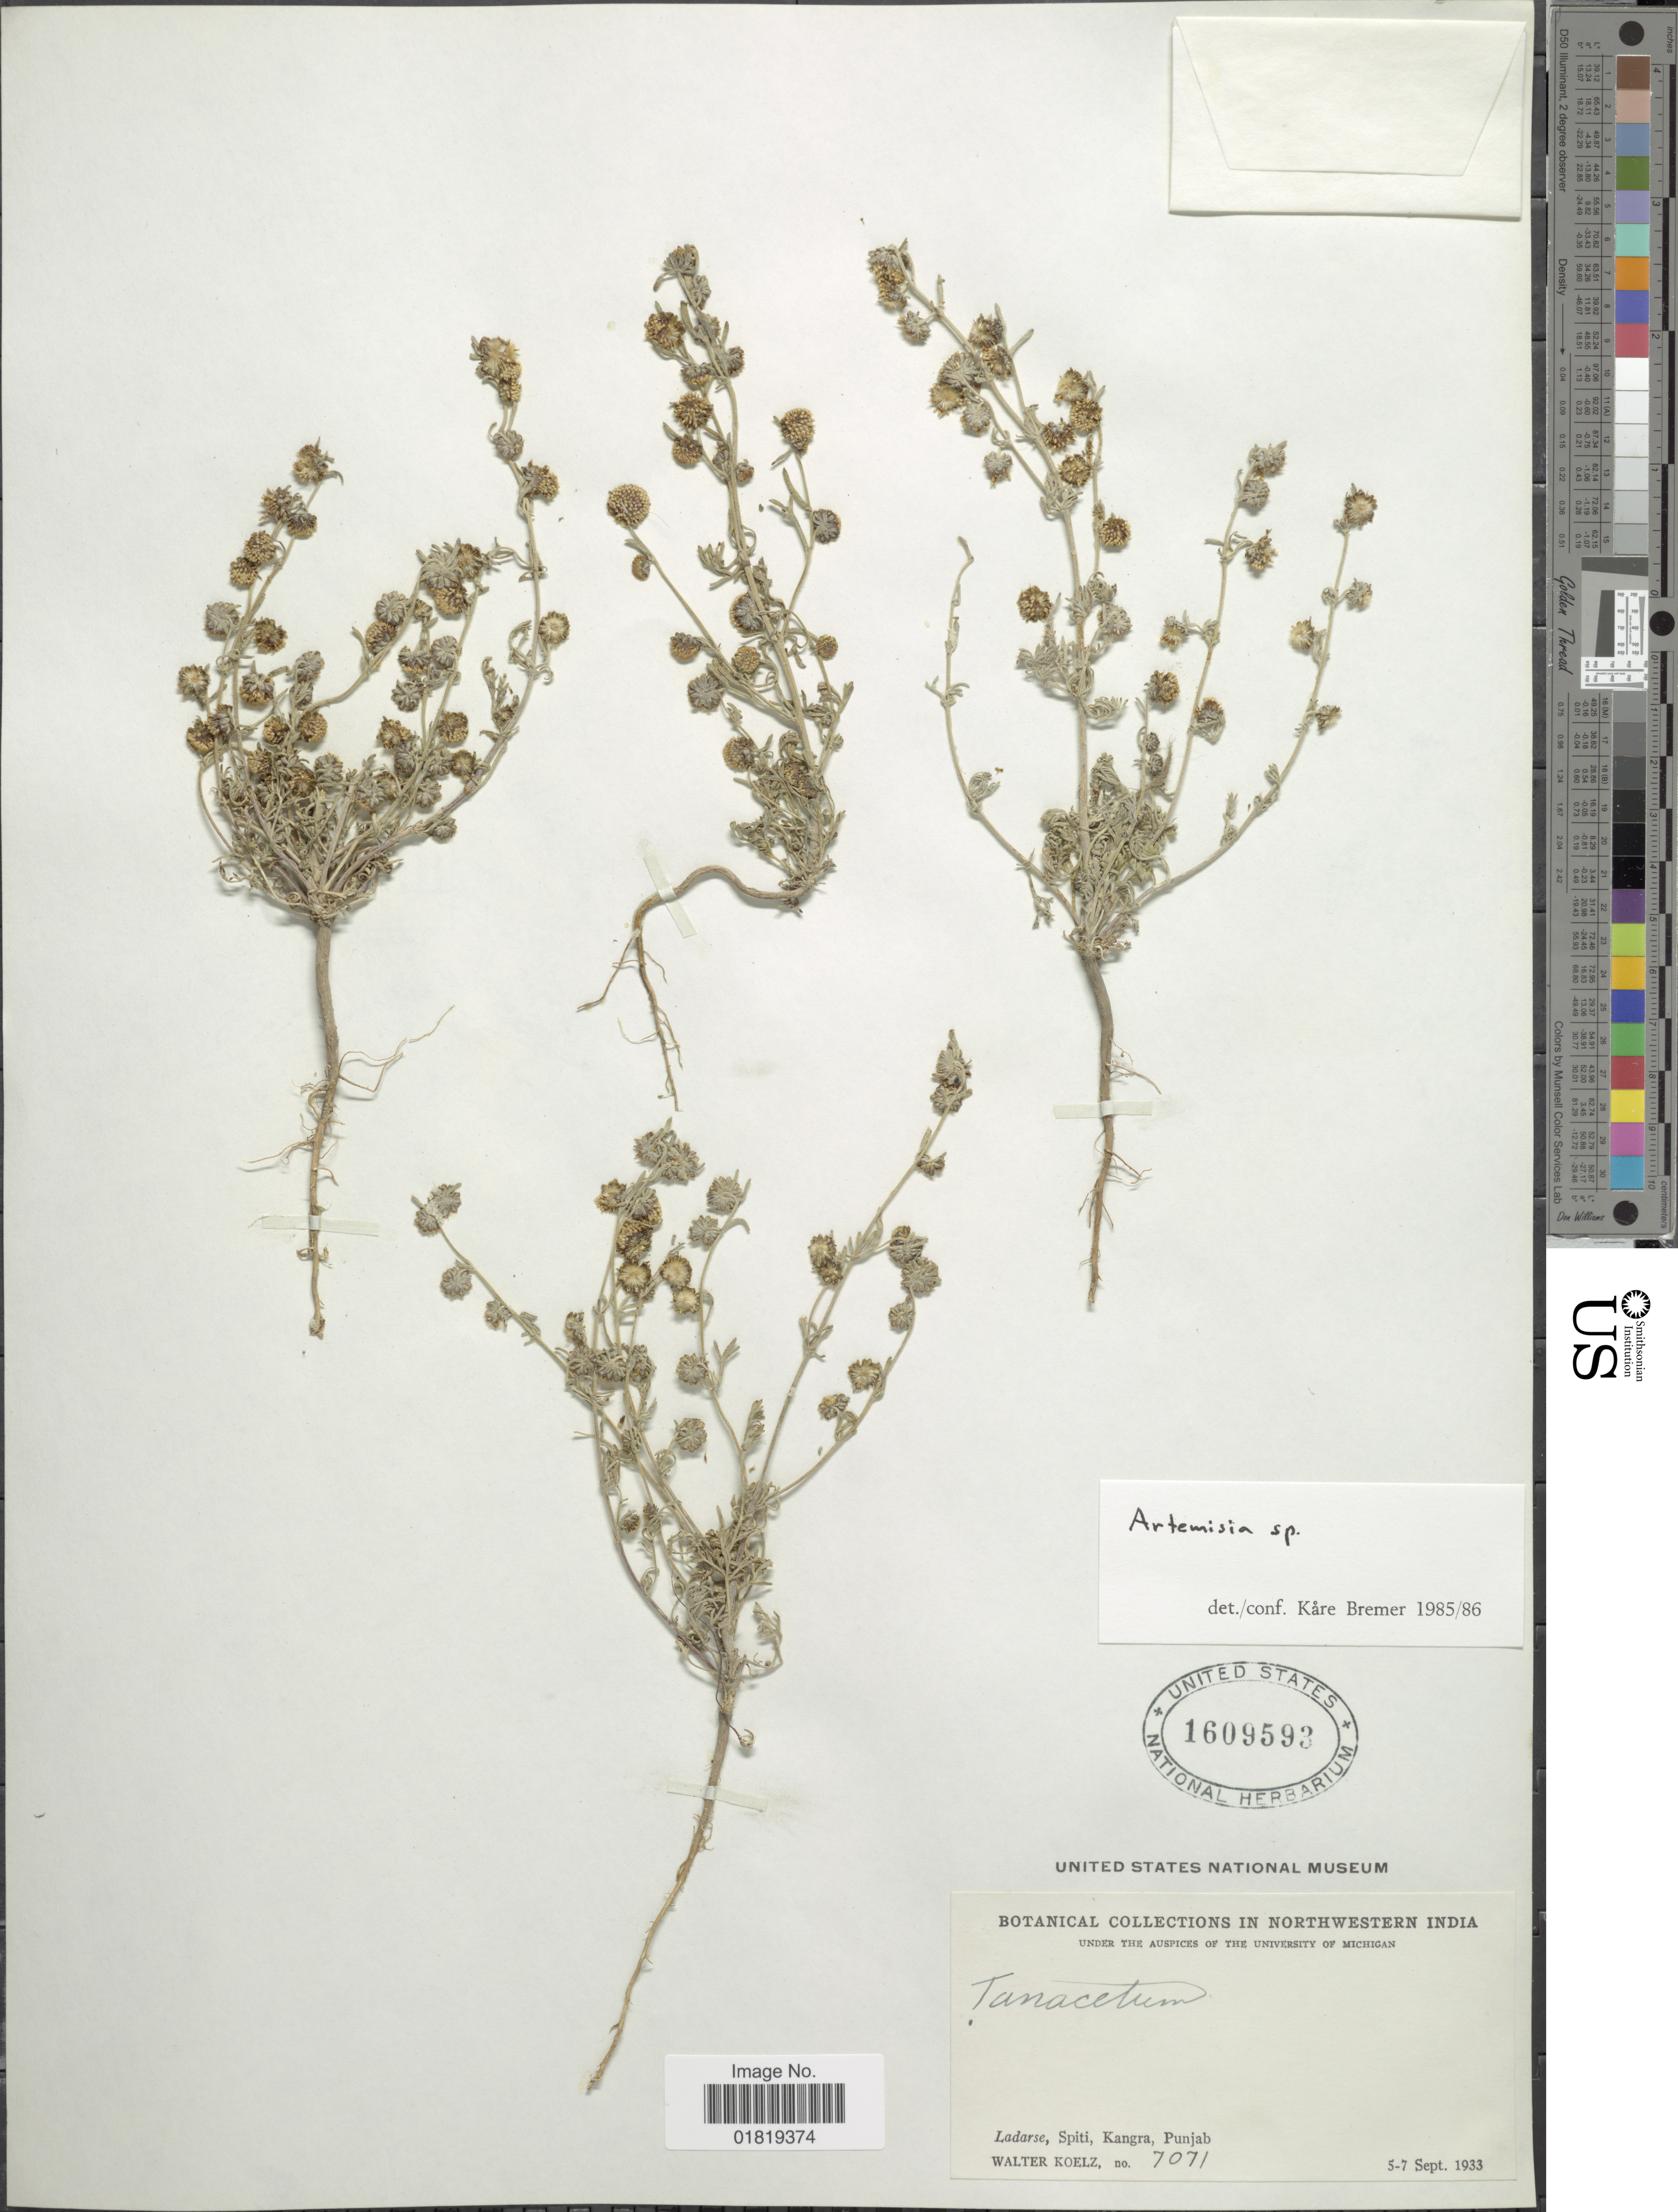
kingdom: Plantae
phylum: Tracheophyta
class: Magnoliopsida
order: Asterales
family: Asteraceae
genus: Artemisia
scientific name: Artemisia sp.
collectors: W. N. Koelz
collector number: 7071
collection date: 1933-09-05/1933-09-07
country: India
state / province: Himachal Pradesh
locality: Northwestern India, Ladarse, Spiti, Kangra, Punjab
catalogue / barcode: US 1609593